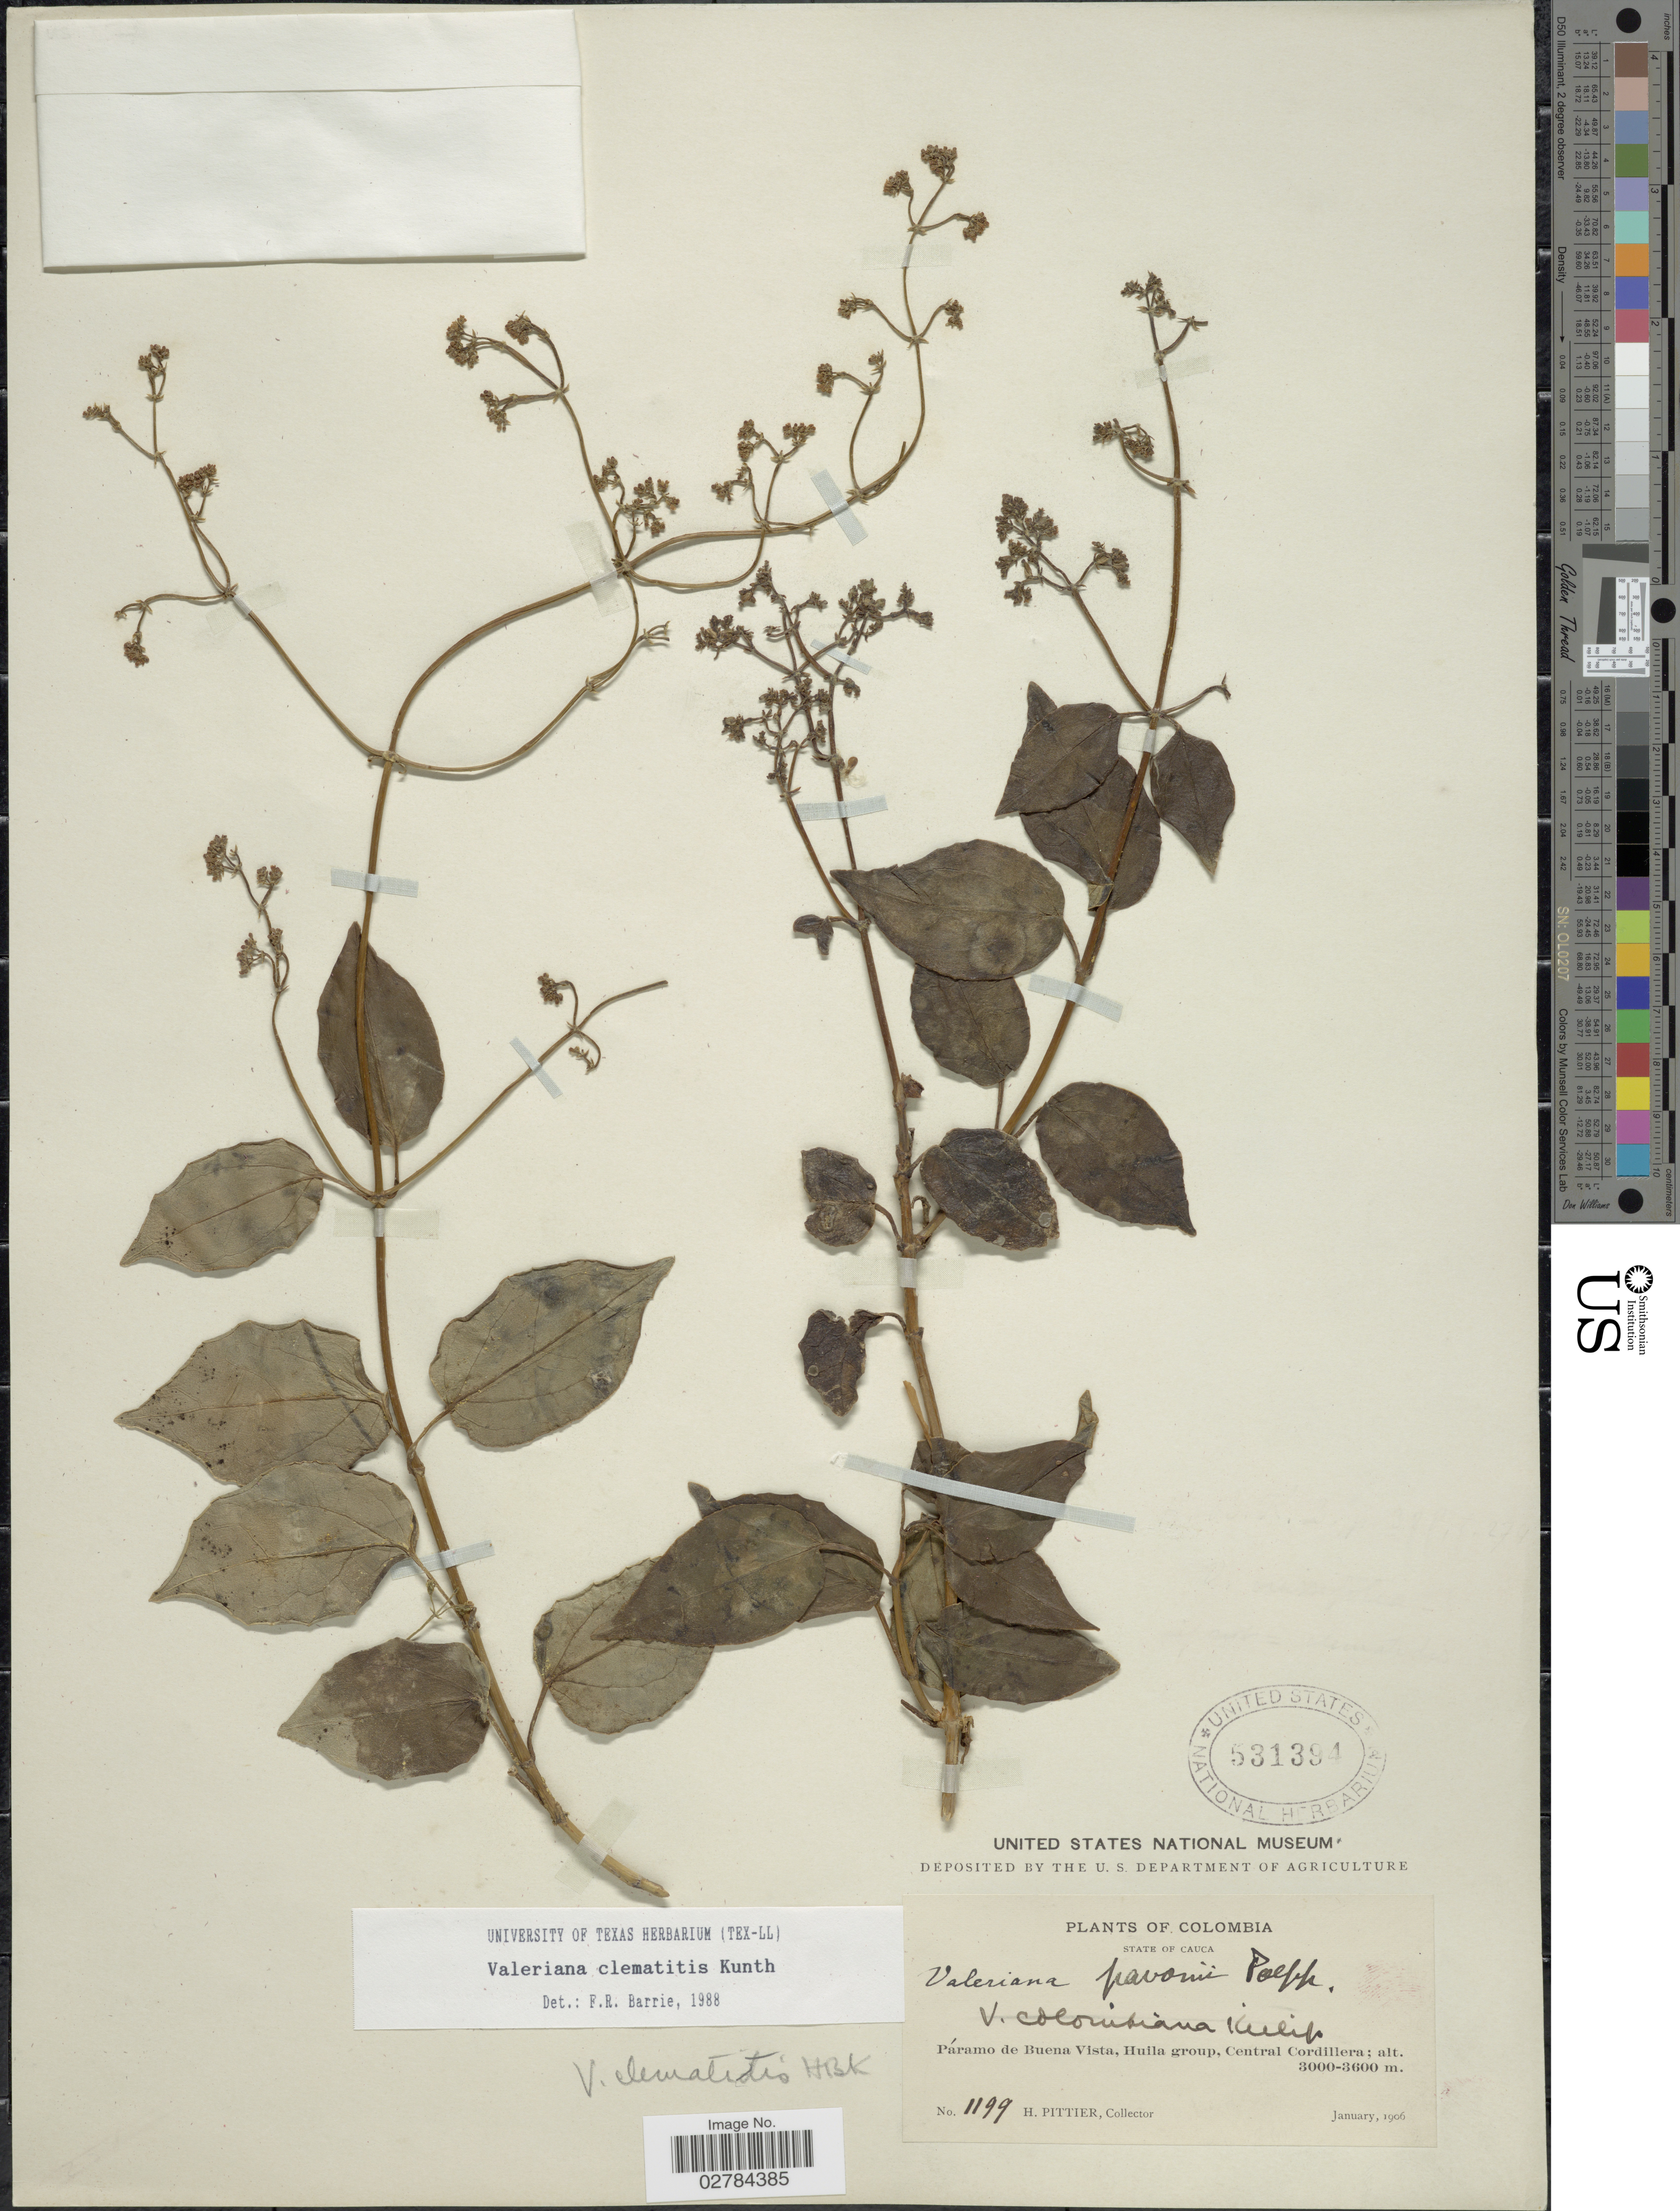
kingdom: Plantae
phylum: Tracheophyta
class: Magnoliopsida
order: Dipsacales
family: Caprifoliaceae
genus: Valeriana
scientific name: Valeriana clematitis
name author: Kunth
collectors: H. F. Pittier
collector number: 1199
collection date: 1906-01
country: Colombia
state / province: Cauca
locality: Páramo de Buena Vista, Huila group, Central Cordillera.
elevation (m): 3000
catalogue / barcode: US 531394